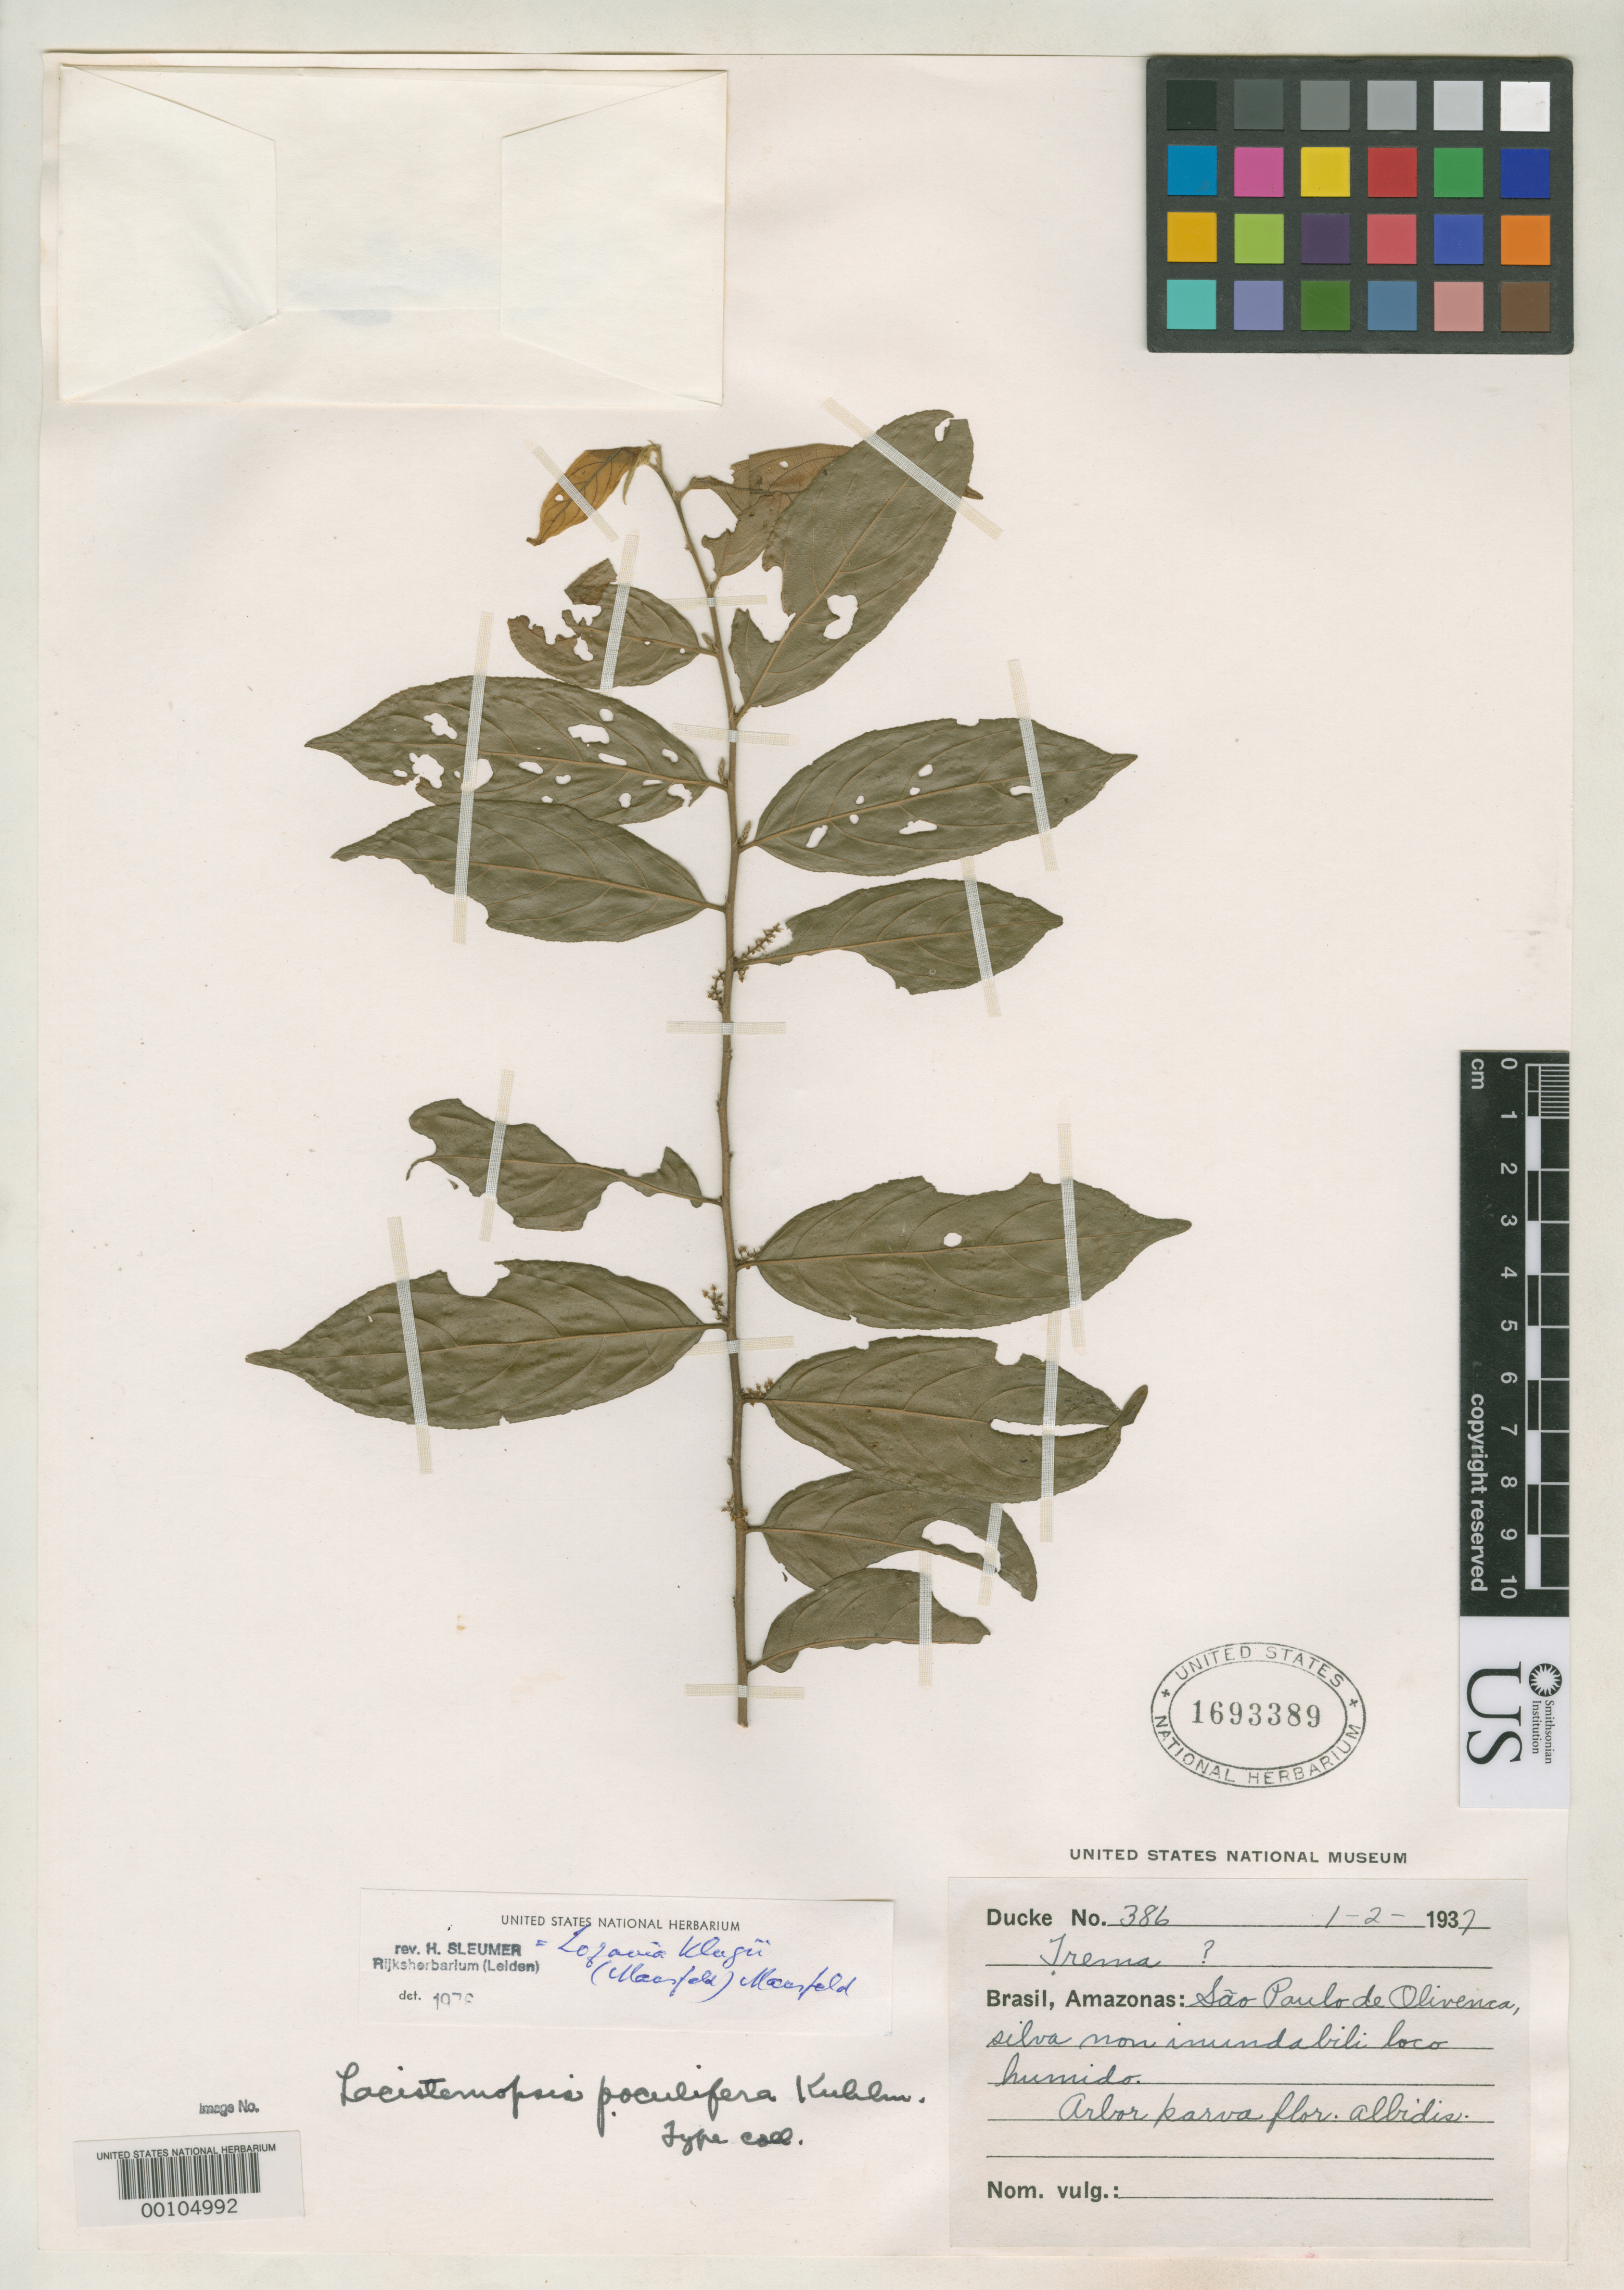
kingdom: Plantae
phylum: Tracheophyta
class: Magnoliopsida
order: Malpighiales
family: Lacistemataceae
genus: Lacistemopsis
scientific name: Lacistemopsis poculifera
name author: Kuhlm.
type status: Type Fragment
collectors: A. Ducke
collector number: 386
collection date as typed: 01 Feb 1937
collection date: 1937-02-01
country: Brazil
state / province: Amazonas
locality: Sao Paulo de Olivencia, Solimoes.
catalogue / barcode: US 1693389